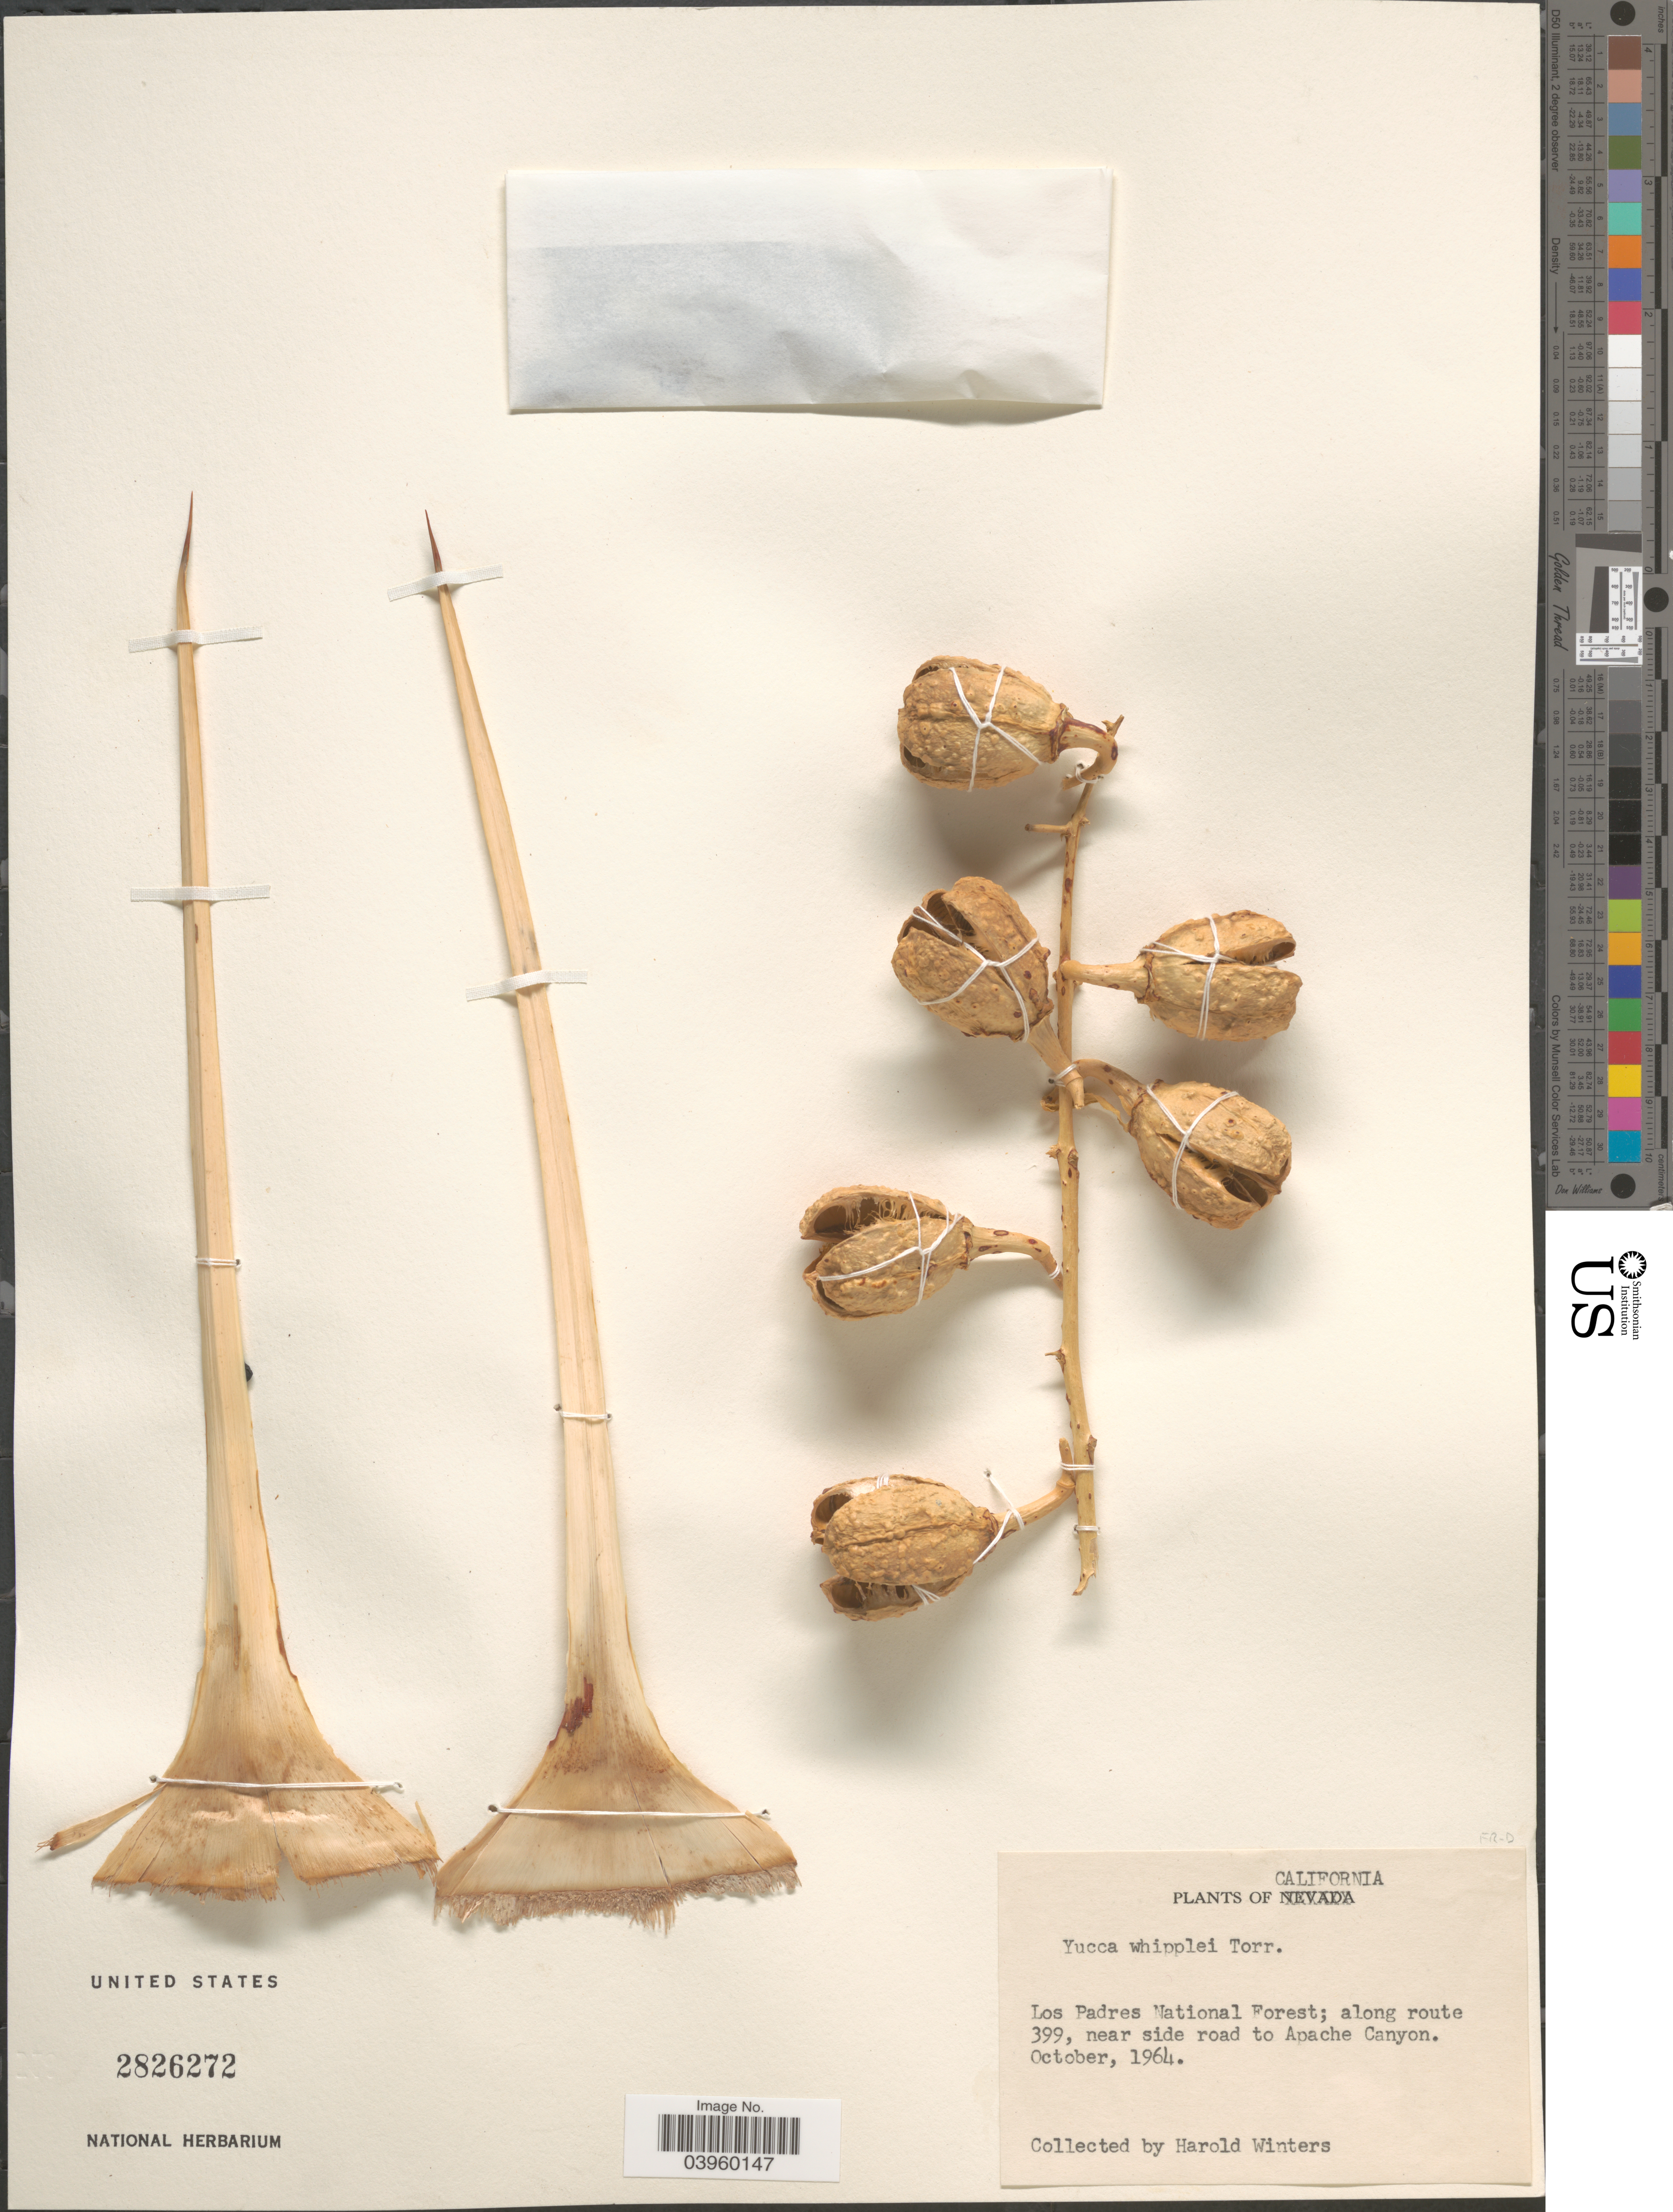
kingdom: Plantae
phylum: Tracheophyta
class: Liliopsida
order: Asparagales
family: Asparagaceae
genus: Yucca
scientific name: Yucca whipplei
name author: Torr.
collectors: H. Winters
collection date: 1964-10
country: United States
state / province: California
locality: Los Padrs National Forest; along route 399, near side road to Apache Canyon.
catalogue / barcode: US 2826272